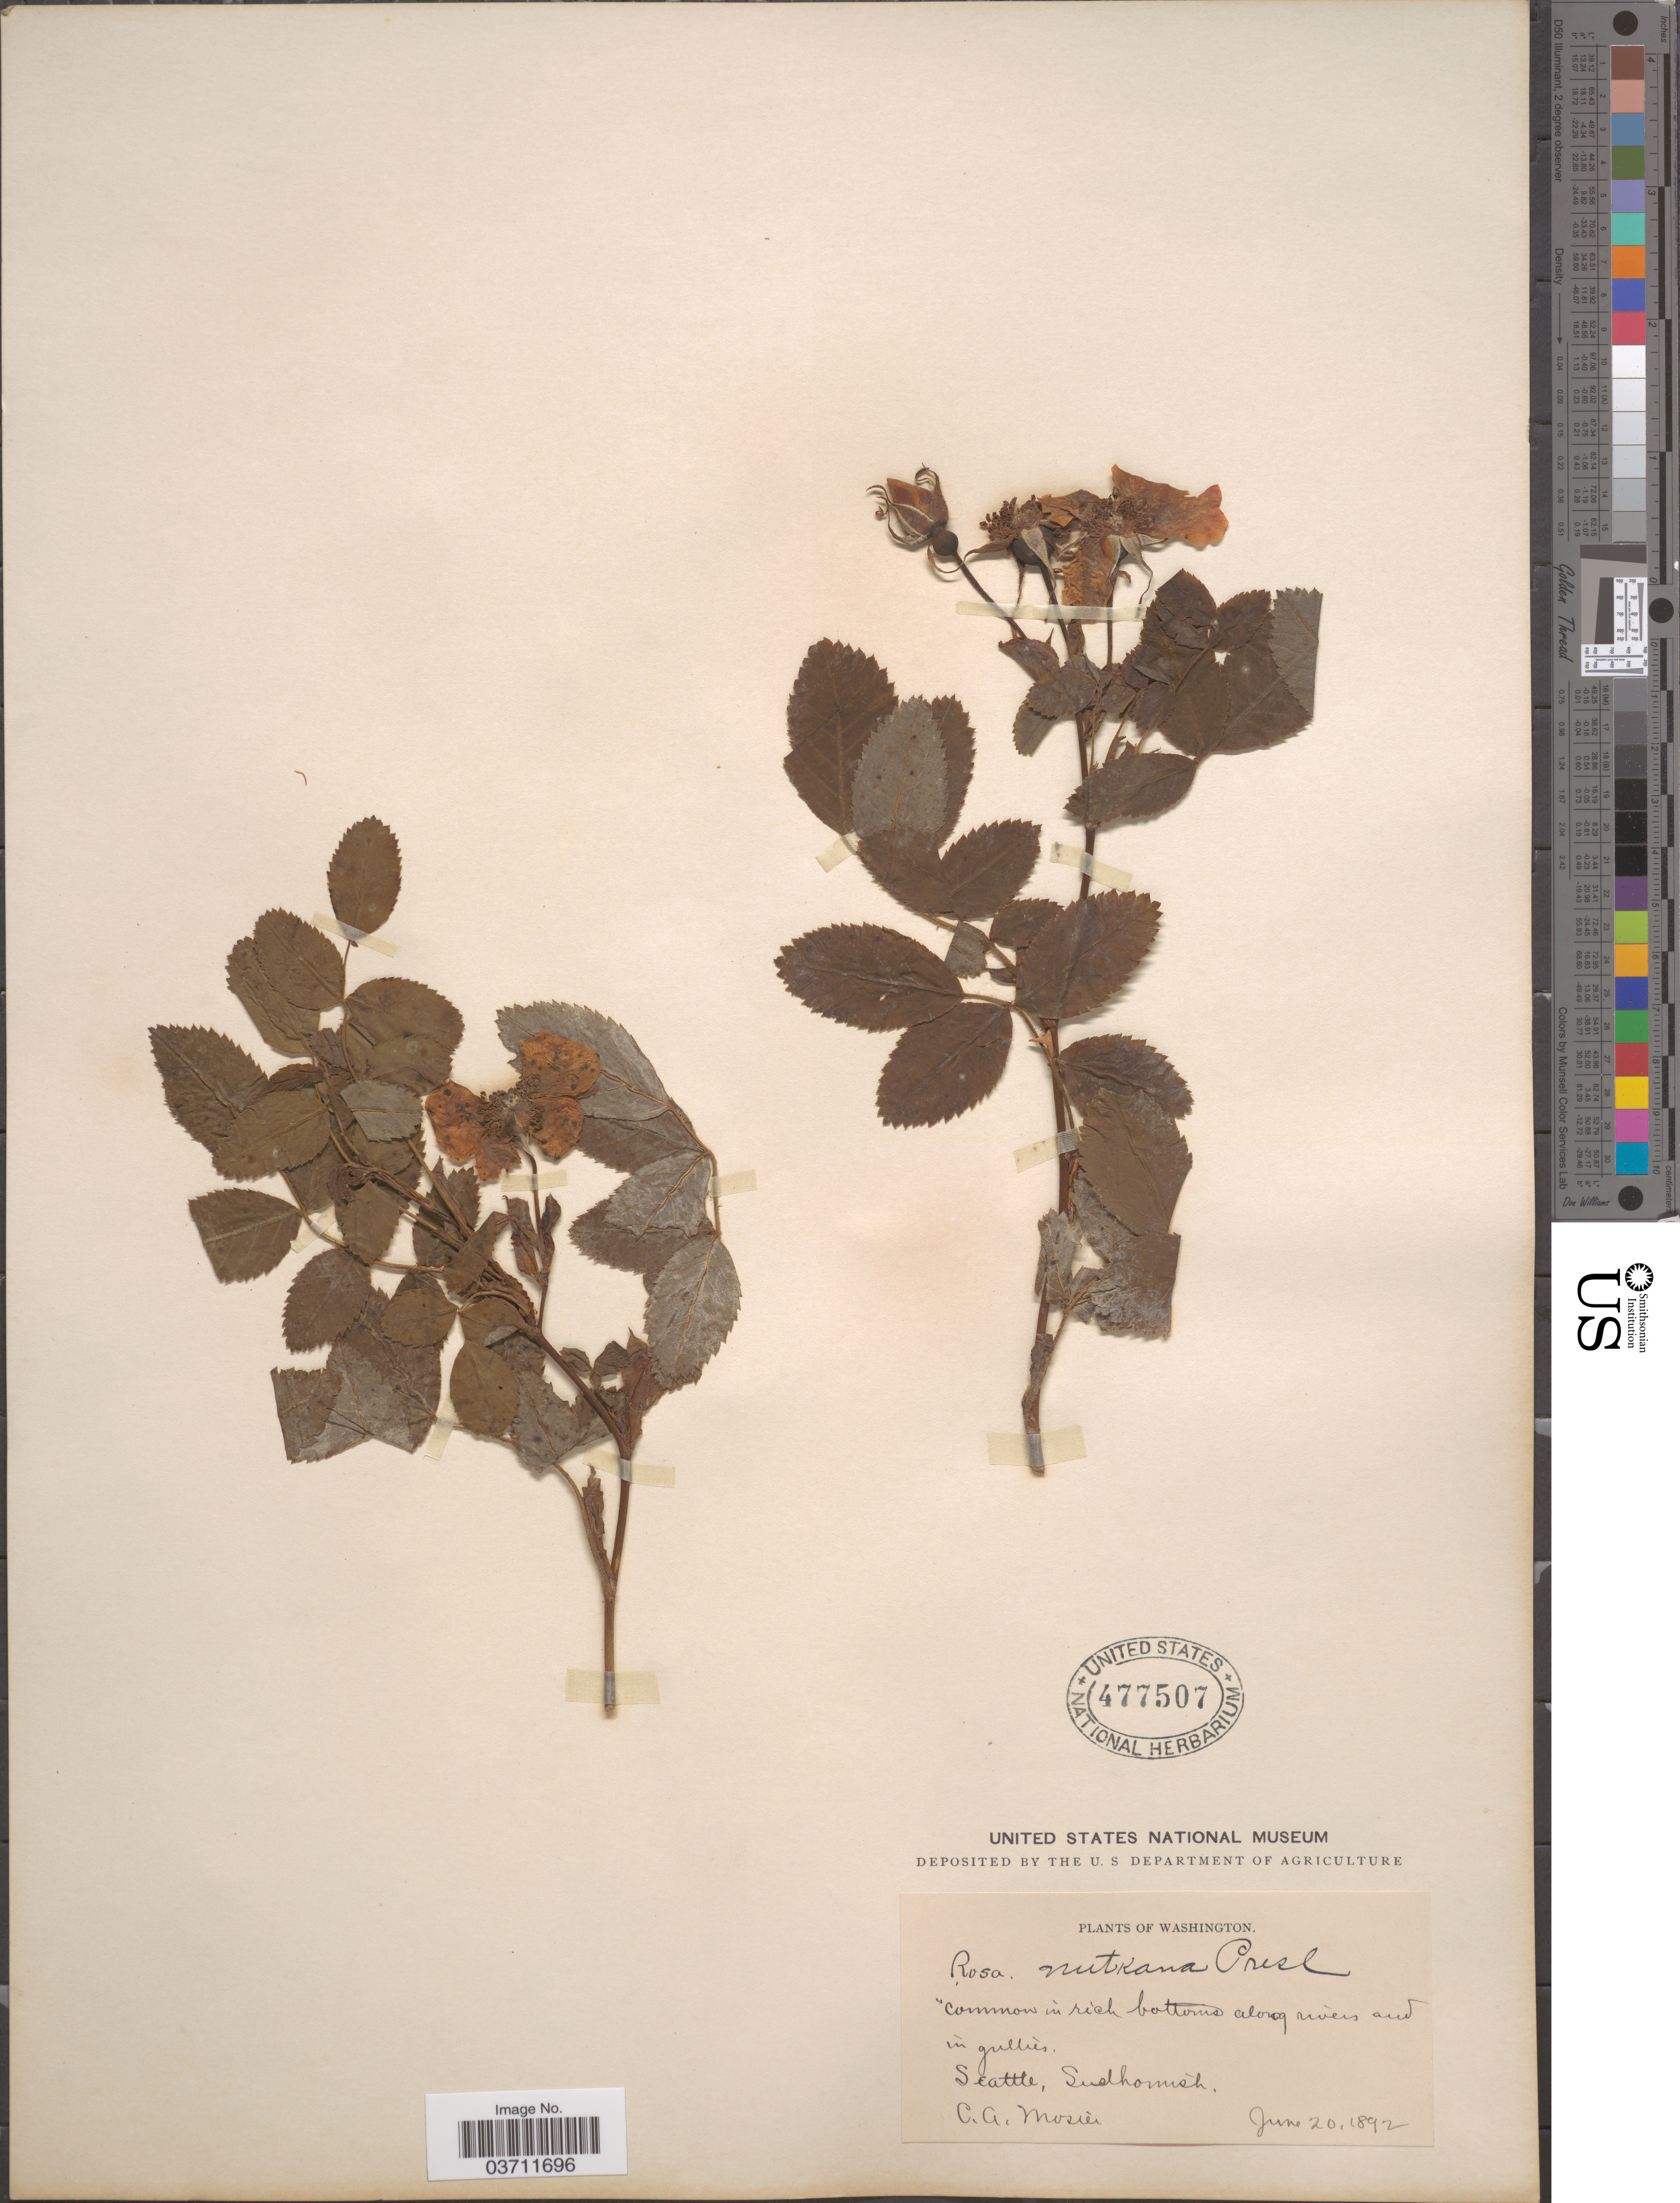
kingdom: Plantae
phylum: Tracheophyta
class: Magnoliopsida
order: Rosales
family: Rosaceae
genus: Rosa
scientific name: Rosa nutkana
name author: C. Presl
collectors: C. A. Mosier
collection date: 1892-06-20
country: United States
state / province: Washington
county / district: King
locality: Seattle, Snohomish.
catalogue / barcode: US 477507